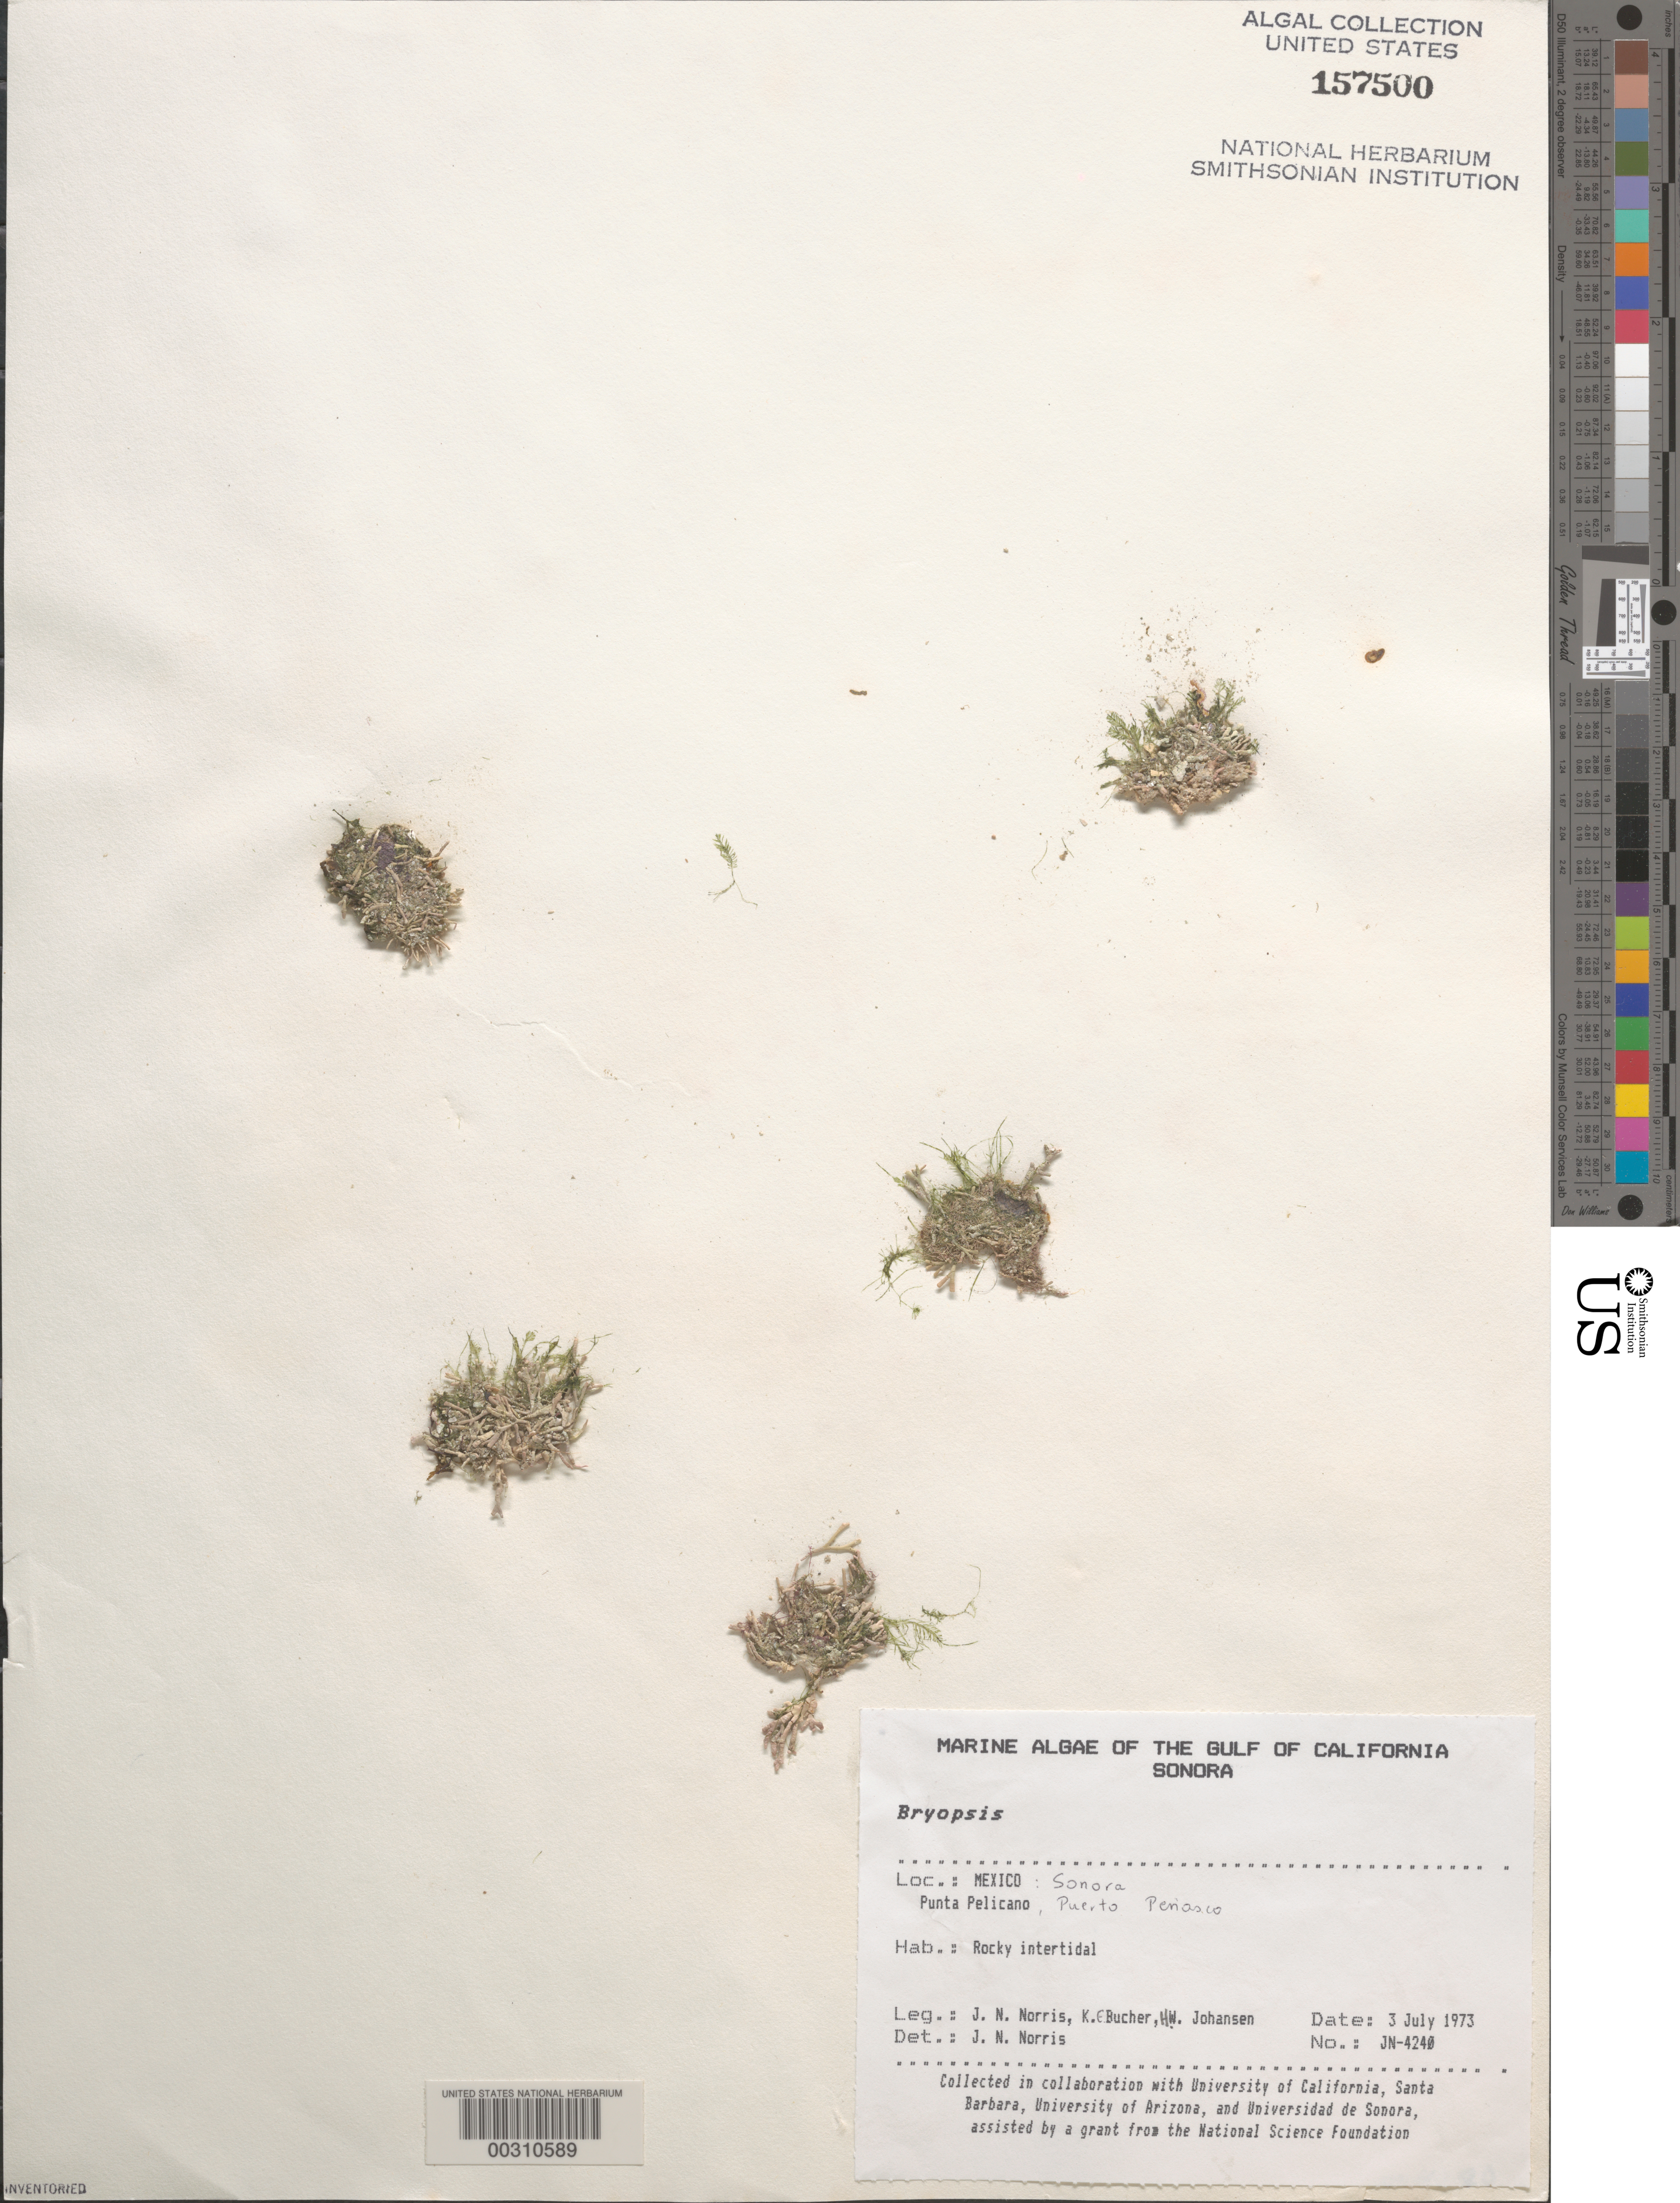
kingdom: Plantae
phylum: Chlorophyta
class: Ulvophyceae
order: Bryopsidales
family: Bryopsidaceae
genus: Bryopsis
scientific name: Bryopsis sp.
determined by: Norris, James N.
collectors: J. N. Norris, K. E. Bucher & H. Johansen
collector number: JN-4240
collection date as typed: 03 Jul 1973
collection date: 1973-07-03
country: Mexico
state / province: Sonora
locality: Punta Pelicano, Puerto Penasco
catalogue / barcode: US 157500